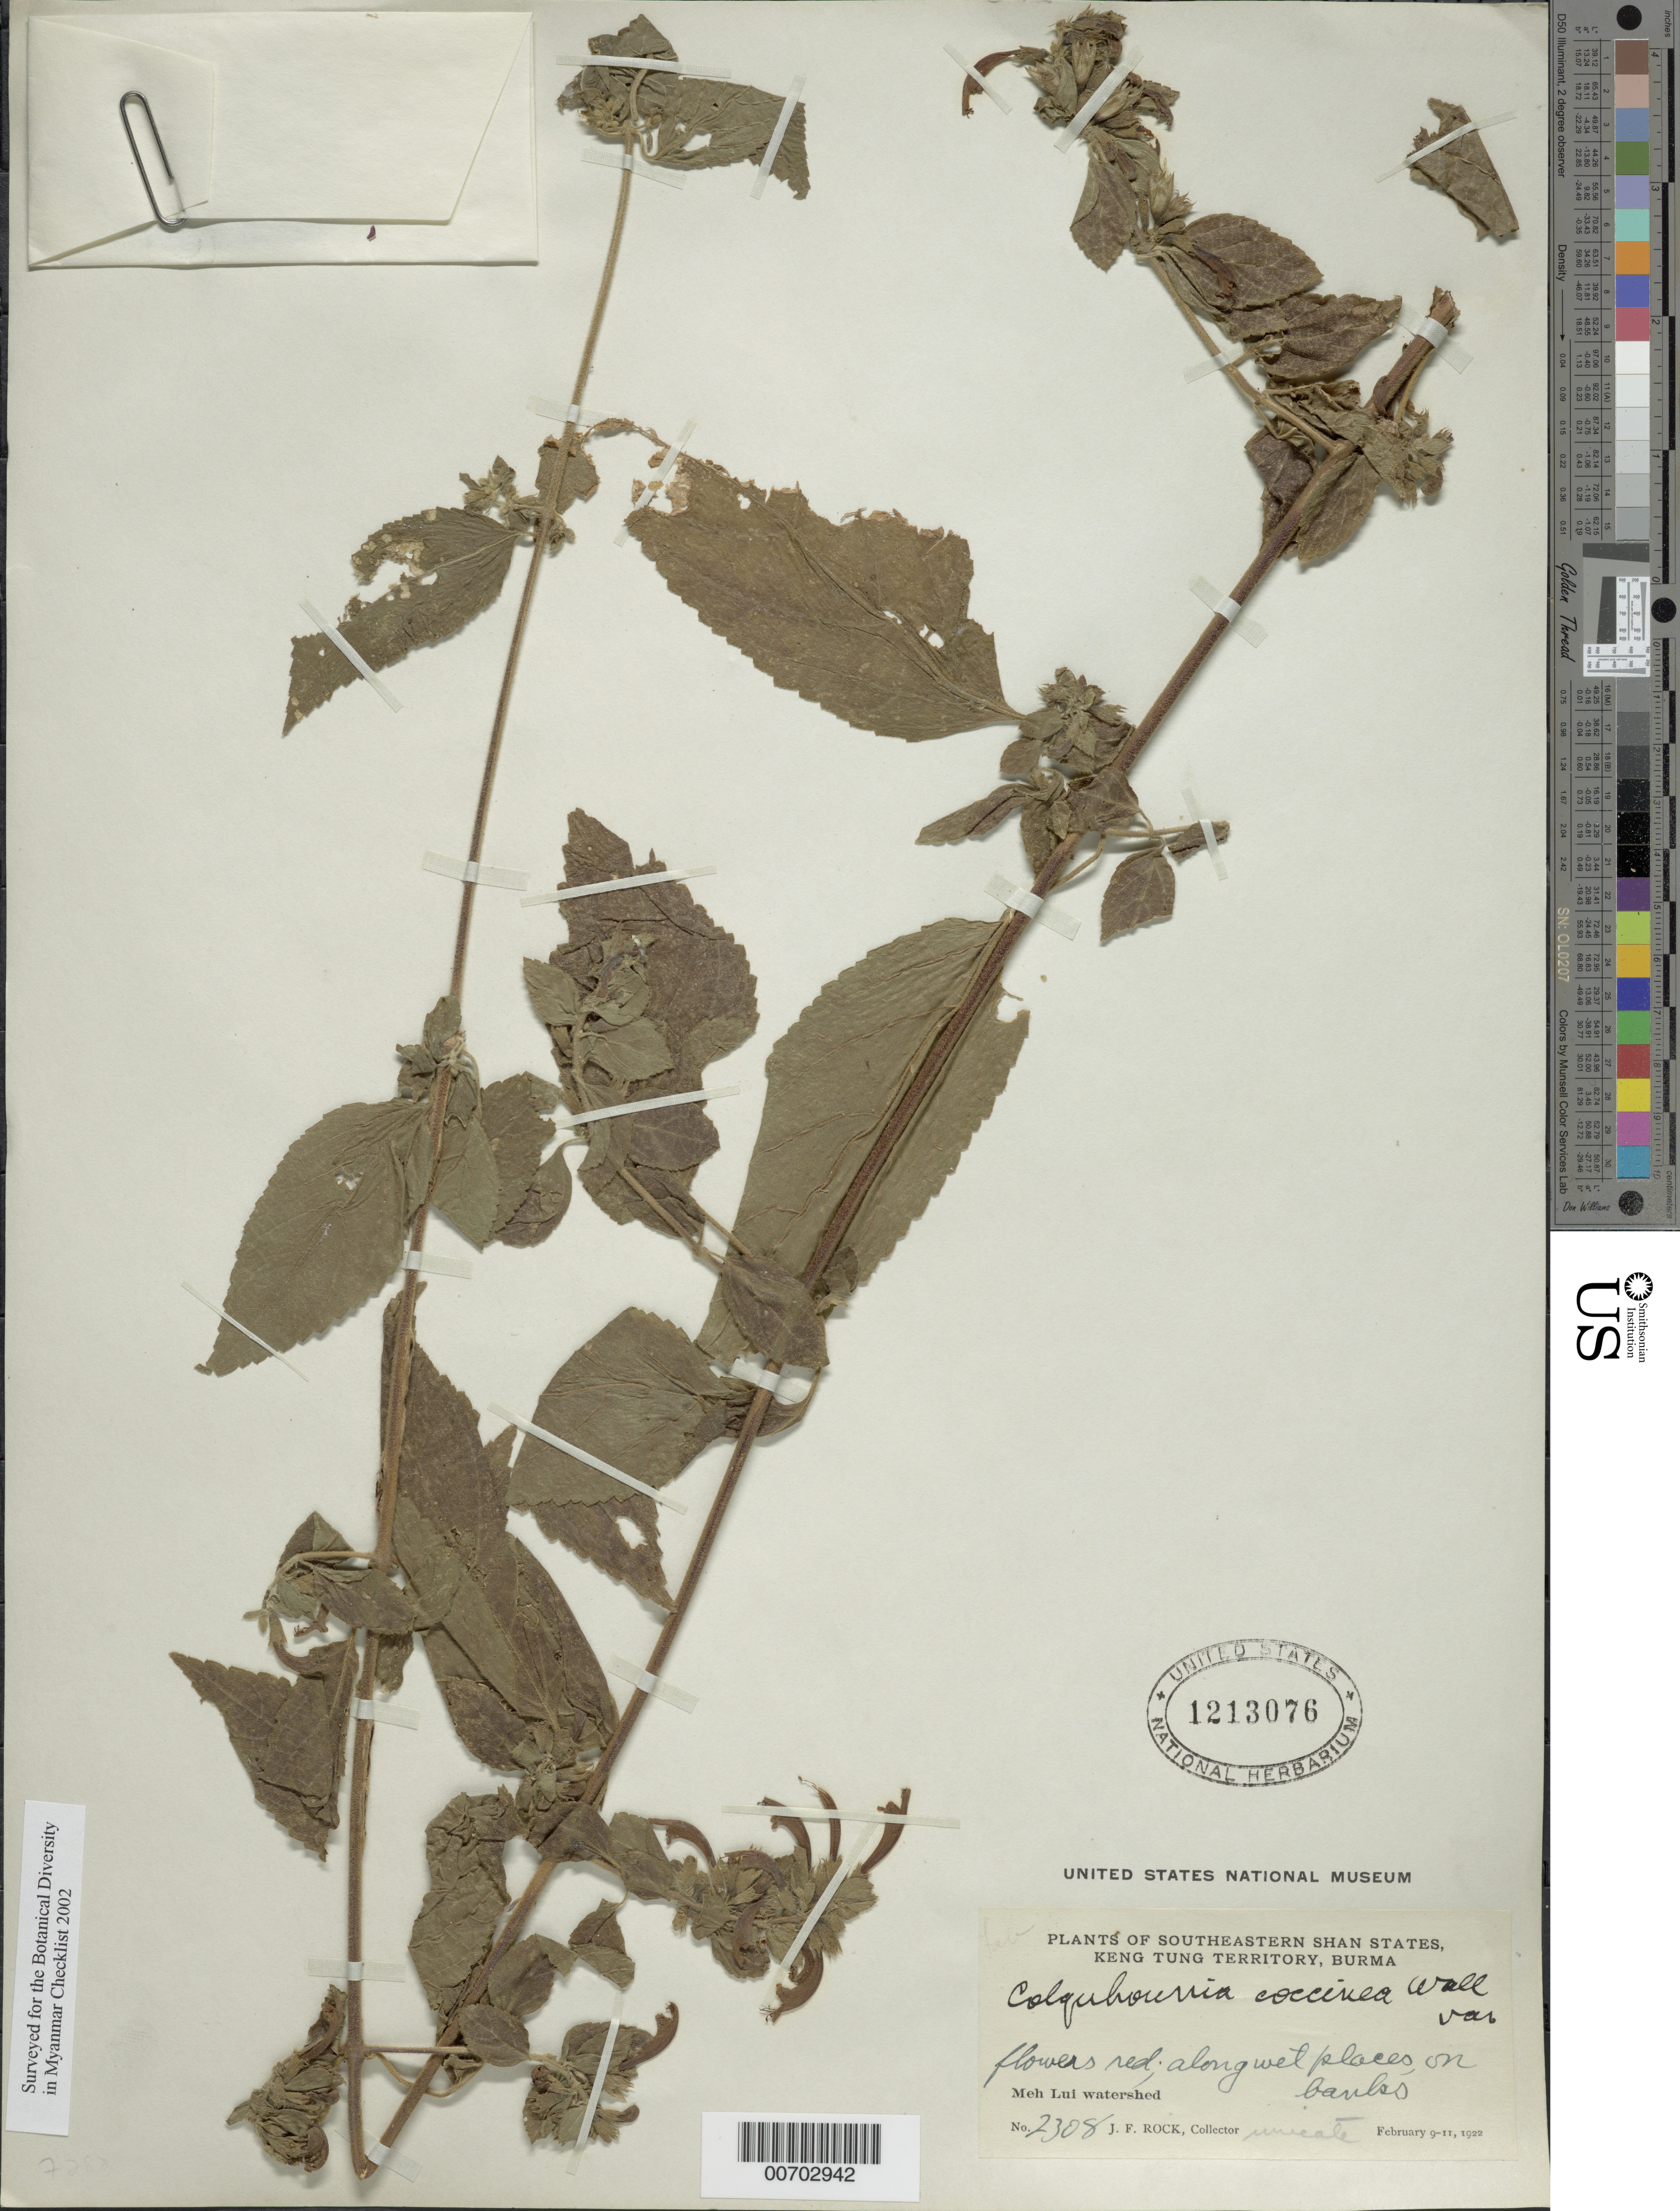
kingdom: Plantae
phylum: Tracheophyta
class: Magnoliopsida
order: Lamiales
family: Lamiaceae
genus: Colquhounia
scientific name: Colquhounia coccinea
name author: Wall.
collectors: J. F. Rock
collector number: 2308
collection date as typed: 09 Feb 1922 to 11 Feb 1922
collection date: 1922-02-09/1922-02-11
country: Myanmar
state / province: Shan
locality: Southeastern Shan States, Keng Tung Terr., Meh Lui, watershed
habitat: Wet places along banks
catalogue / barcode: US 1213076